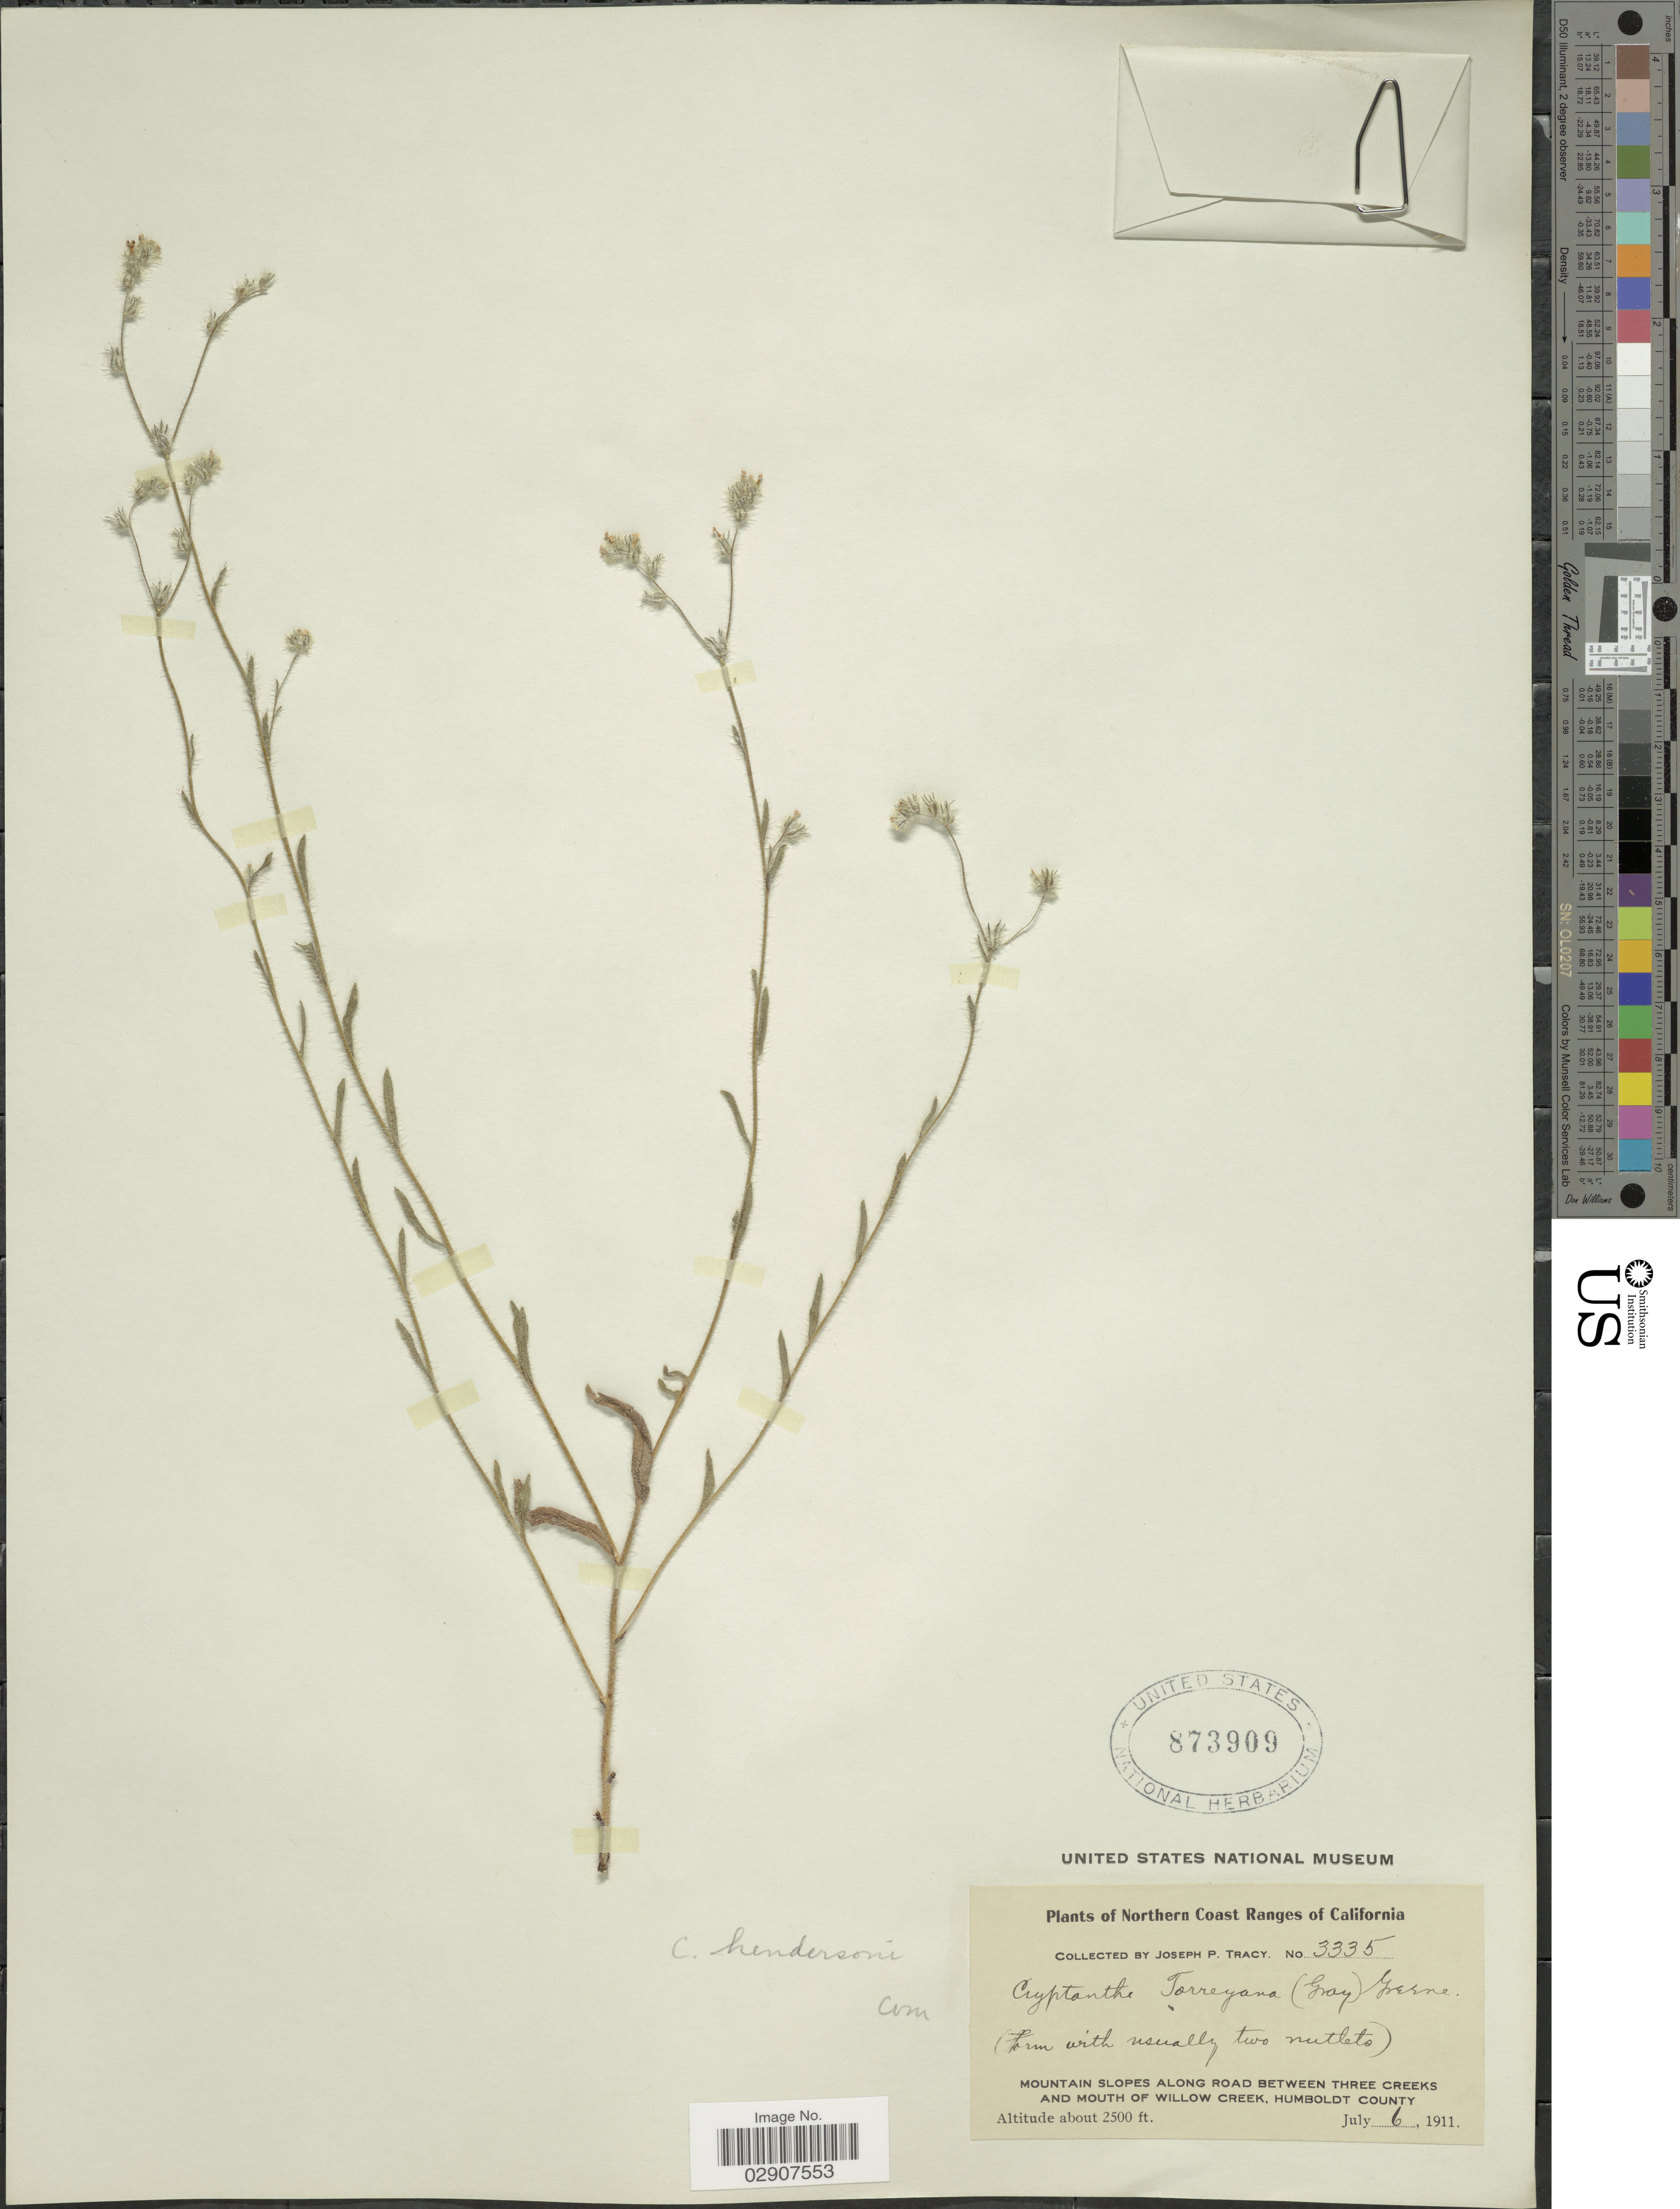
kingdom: Plantae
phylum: Tracheophyta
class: Magnoliopsida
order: Boraginales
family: Boraginaceae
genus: Cryptantha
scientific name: Cryptantha hendersonii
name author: (A. Nelson) A. Nelson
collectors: J. Tracy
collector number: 3335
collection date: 1911-07-06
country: United States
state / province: California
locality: Northern Coast Ranges, Mountain slopes along road between three creeks and mouth of Willow Creek, Humboldt Creek.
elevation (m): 762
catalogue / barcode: US 873909